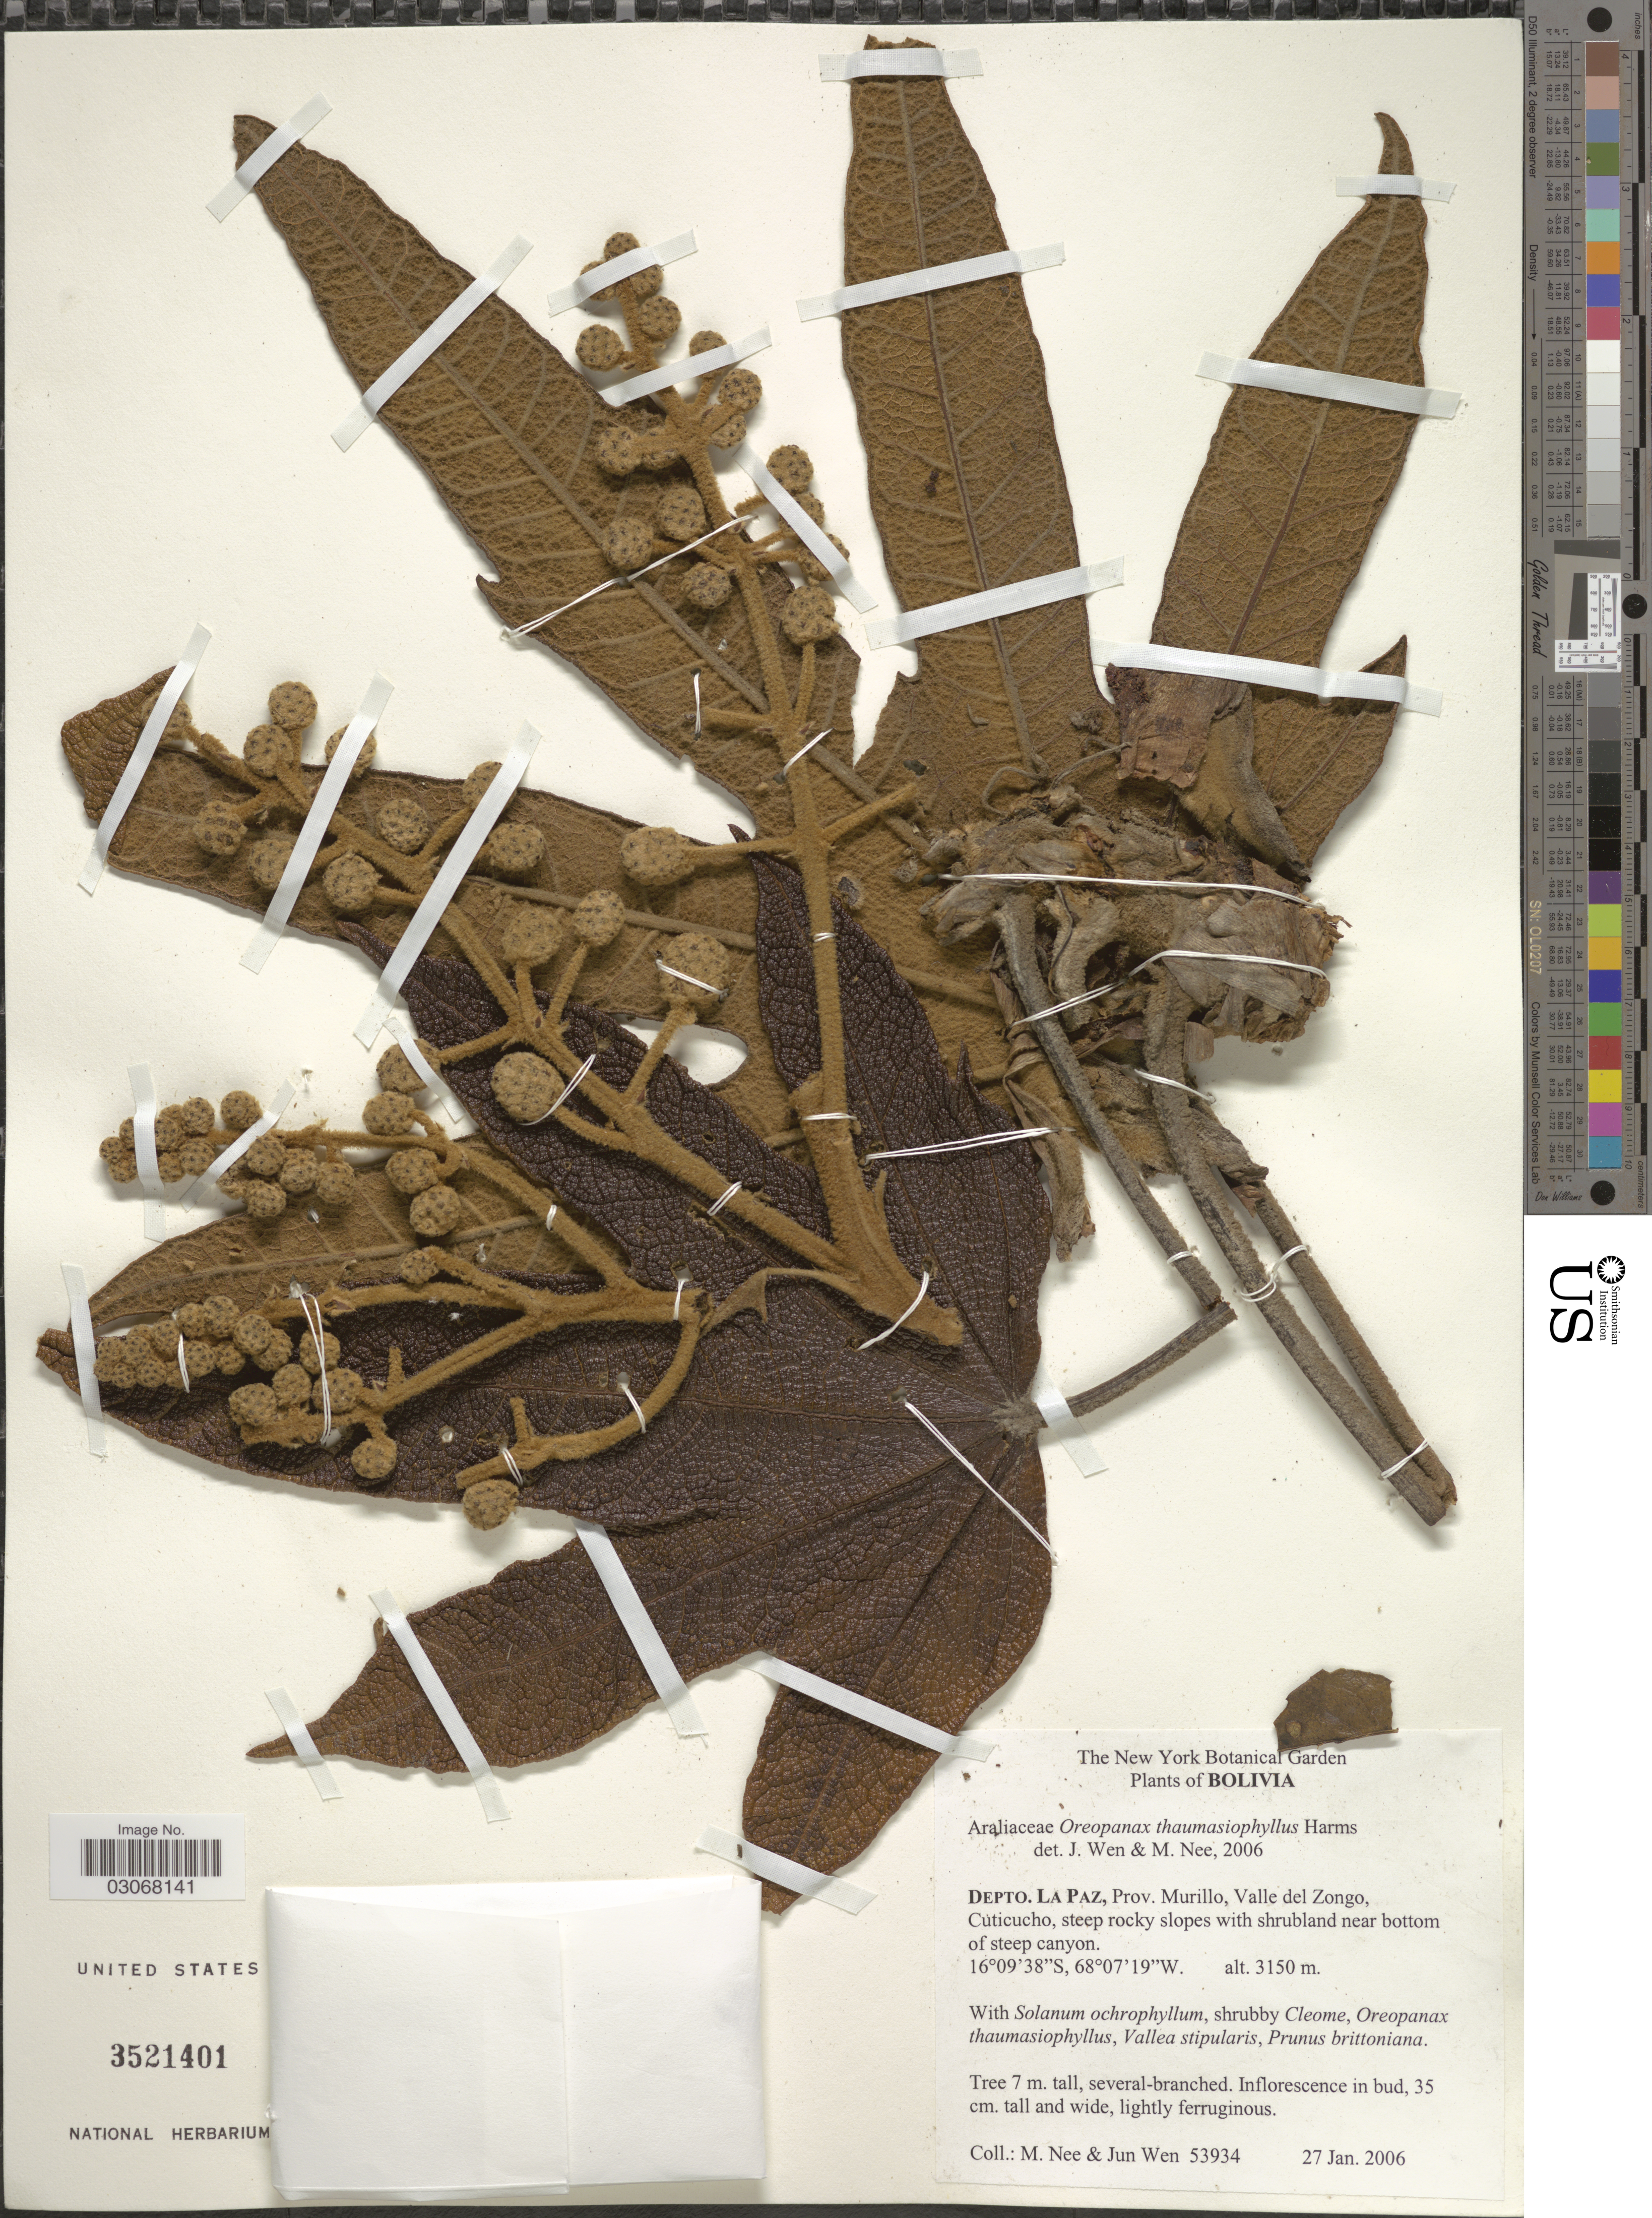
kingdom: Plantae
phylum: Tracheophyta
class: Magnoliopsida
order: Apiales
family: Araliaceae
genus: Oreopanax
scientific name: Oreopanax thaumasiophyllus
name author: Harms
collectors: M. Nee & J. Wen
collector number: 53934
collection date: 2006-01-27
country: Bolivia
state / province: La Paz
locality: Depto. La Paz, Prov. Murillo, Valle del Zongo, Cuticucho.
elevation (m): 3150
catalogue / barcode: US 3521401